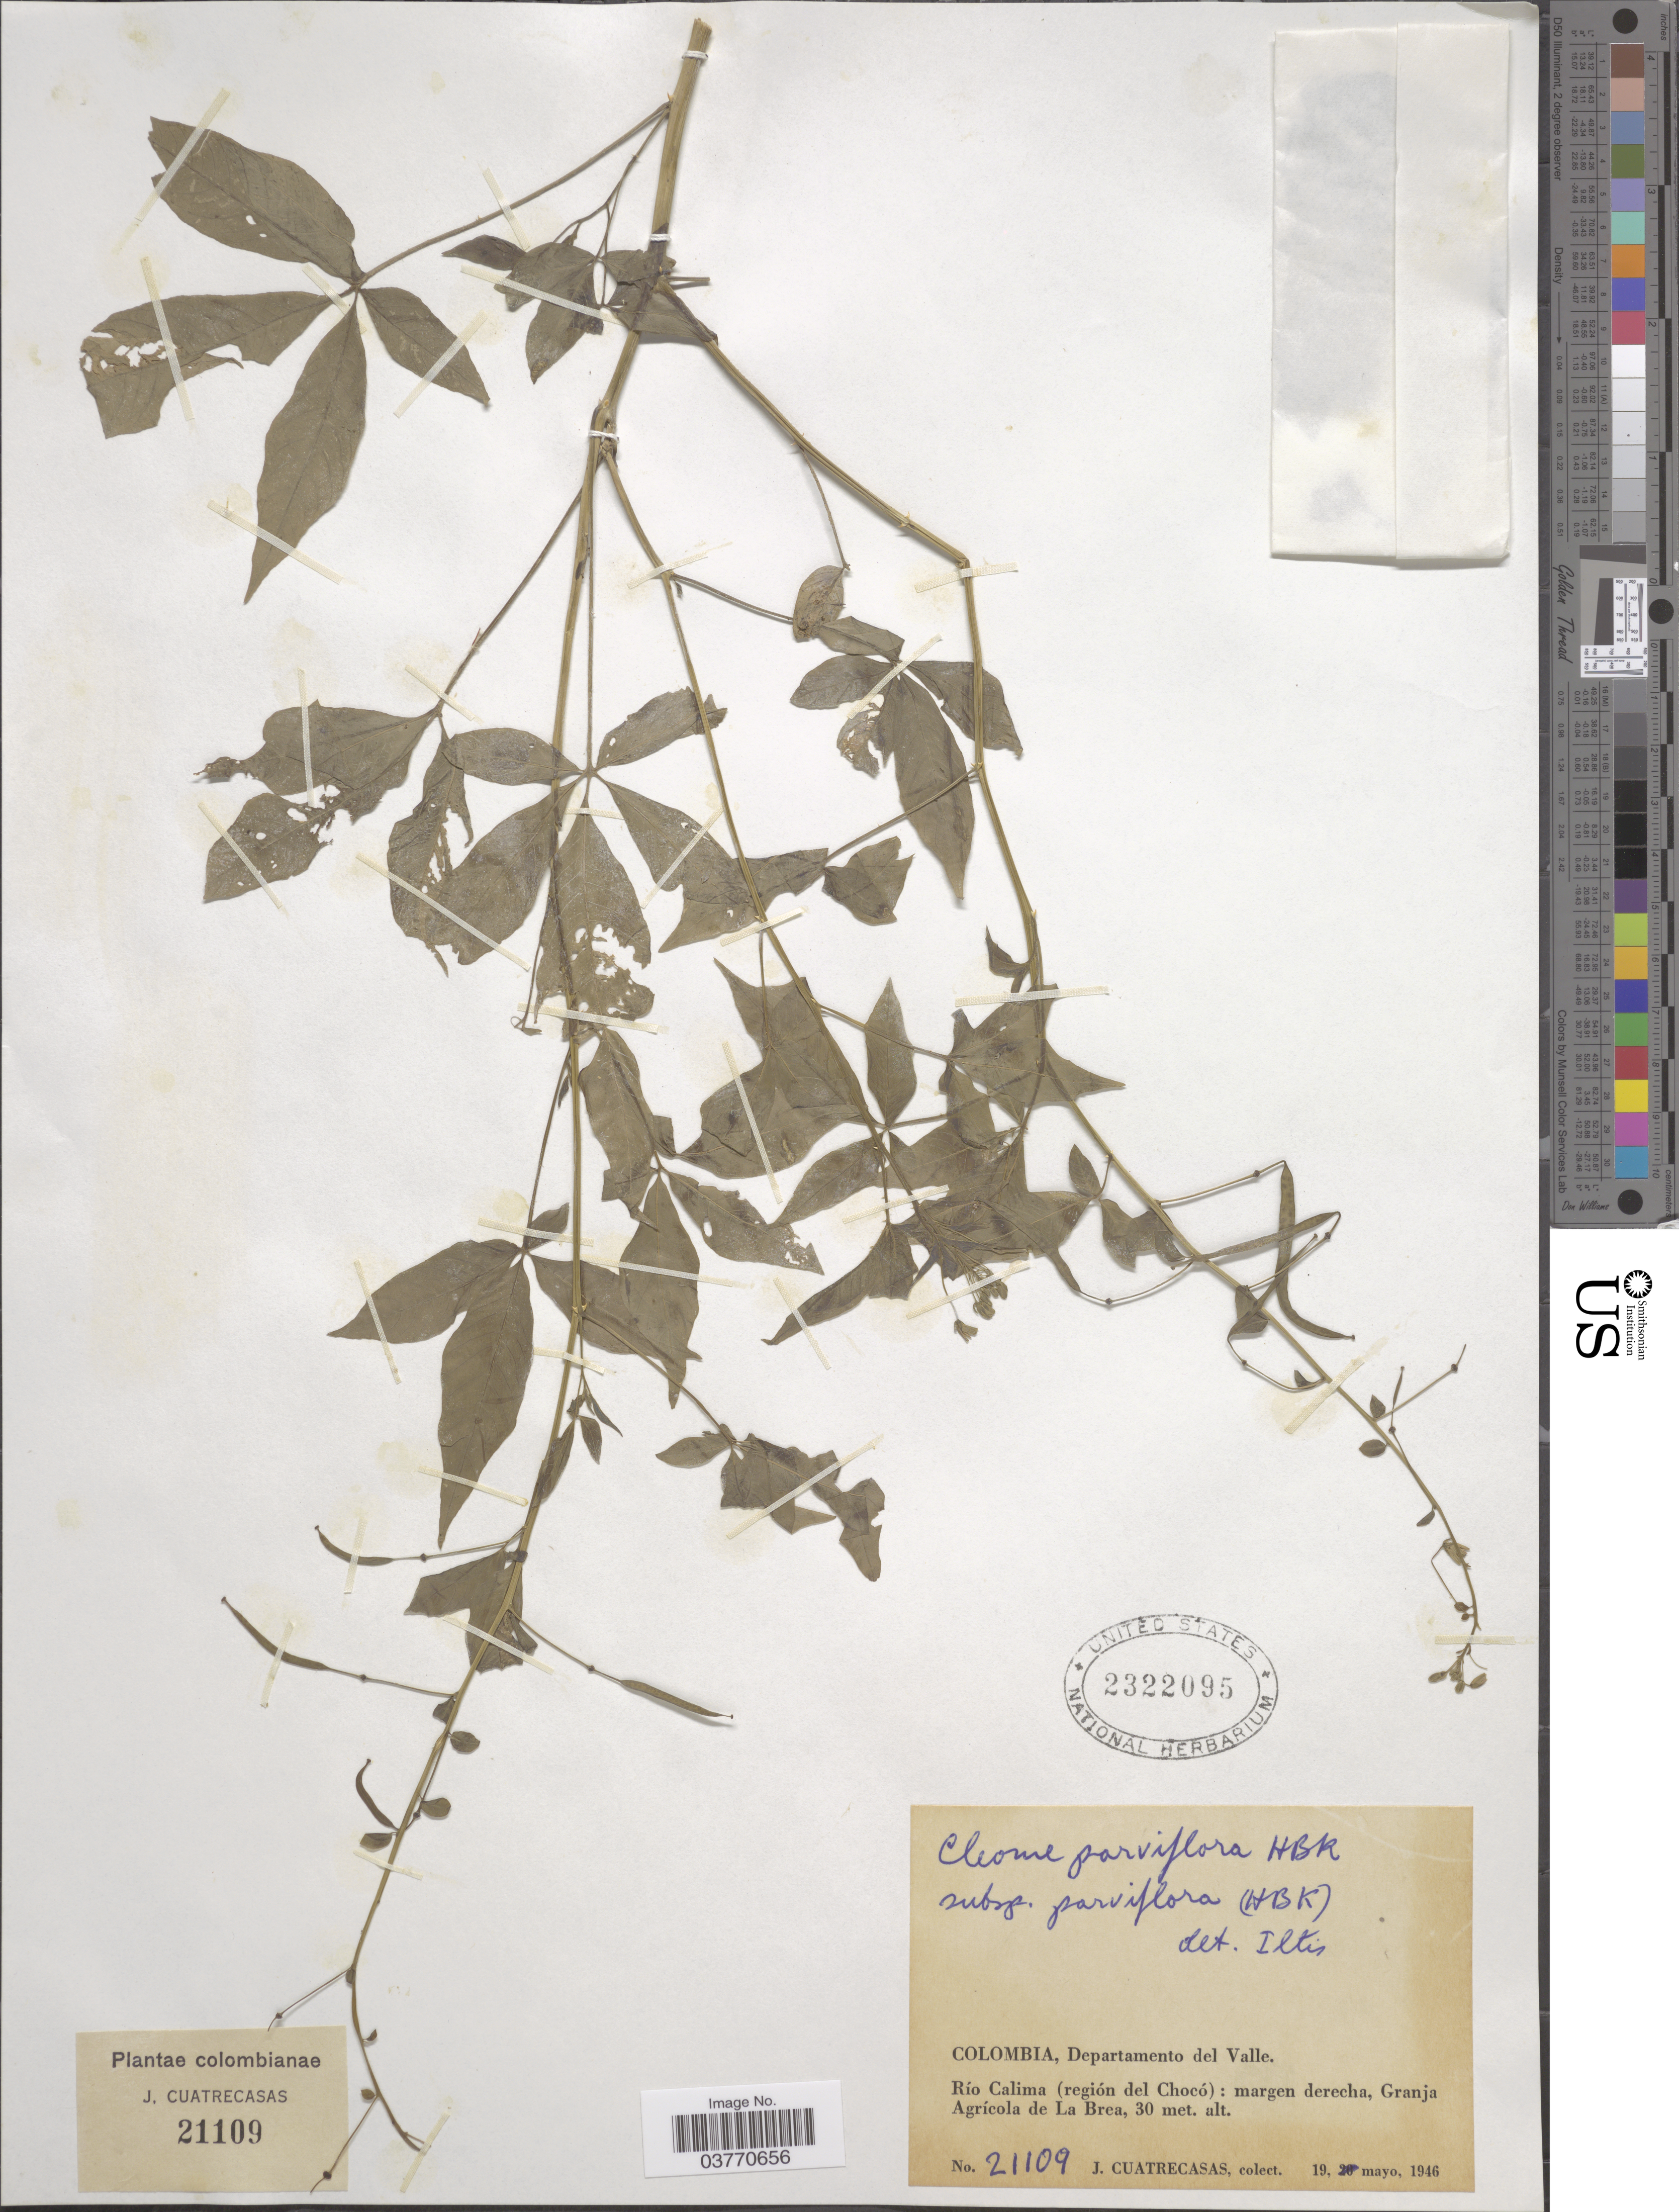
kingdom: Plantae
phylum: Tracheophyta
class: Magnoliopsida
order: Brassicales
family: Cleomaceae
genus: Tarenaya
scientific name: Tarenaya parviflora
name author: (Kunth) Iltis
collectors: J. Cuatrecasas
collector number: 21109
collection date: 1946-05-19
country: Colombia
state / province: Valle del Cauca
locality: Departamento del Valle. Río Calima (región del chocó): margen derecha, Granja Agrícola de La Brea.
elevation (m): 30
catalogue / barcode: US 2322095